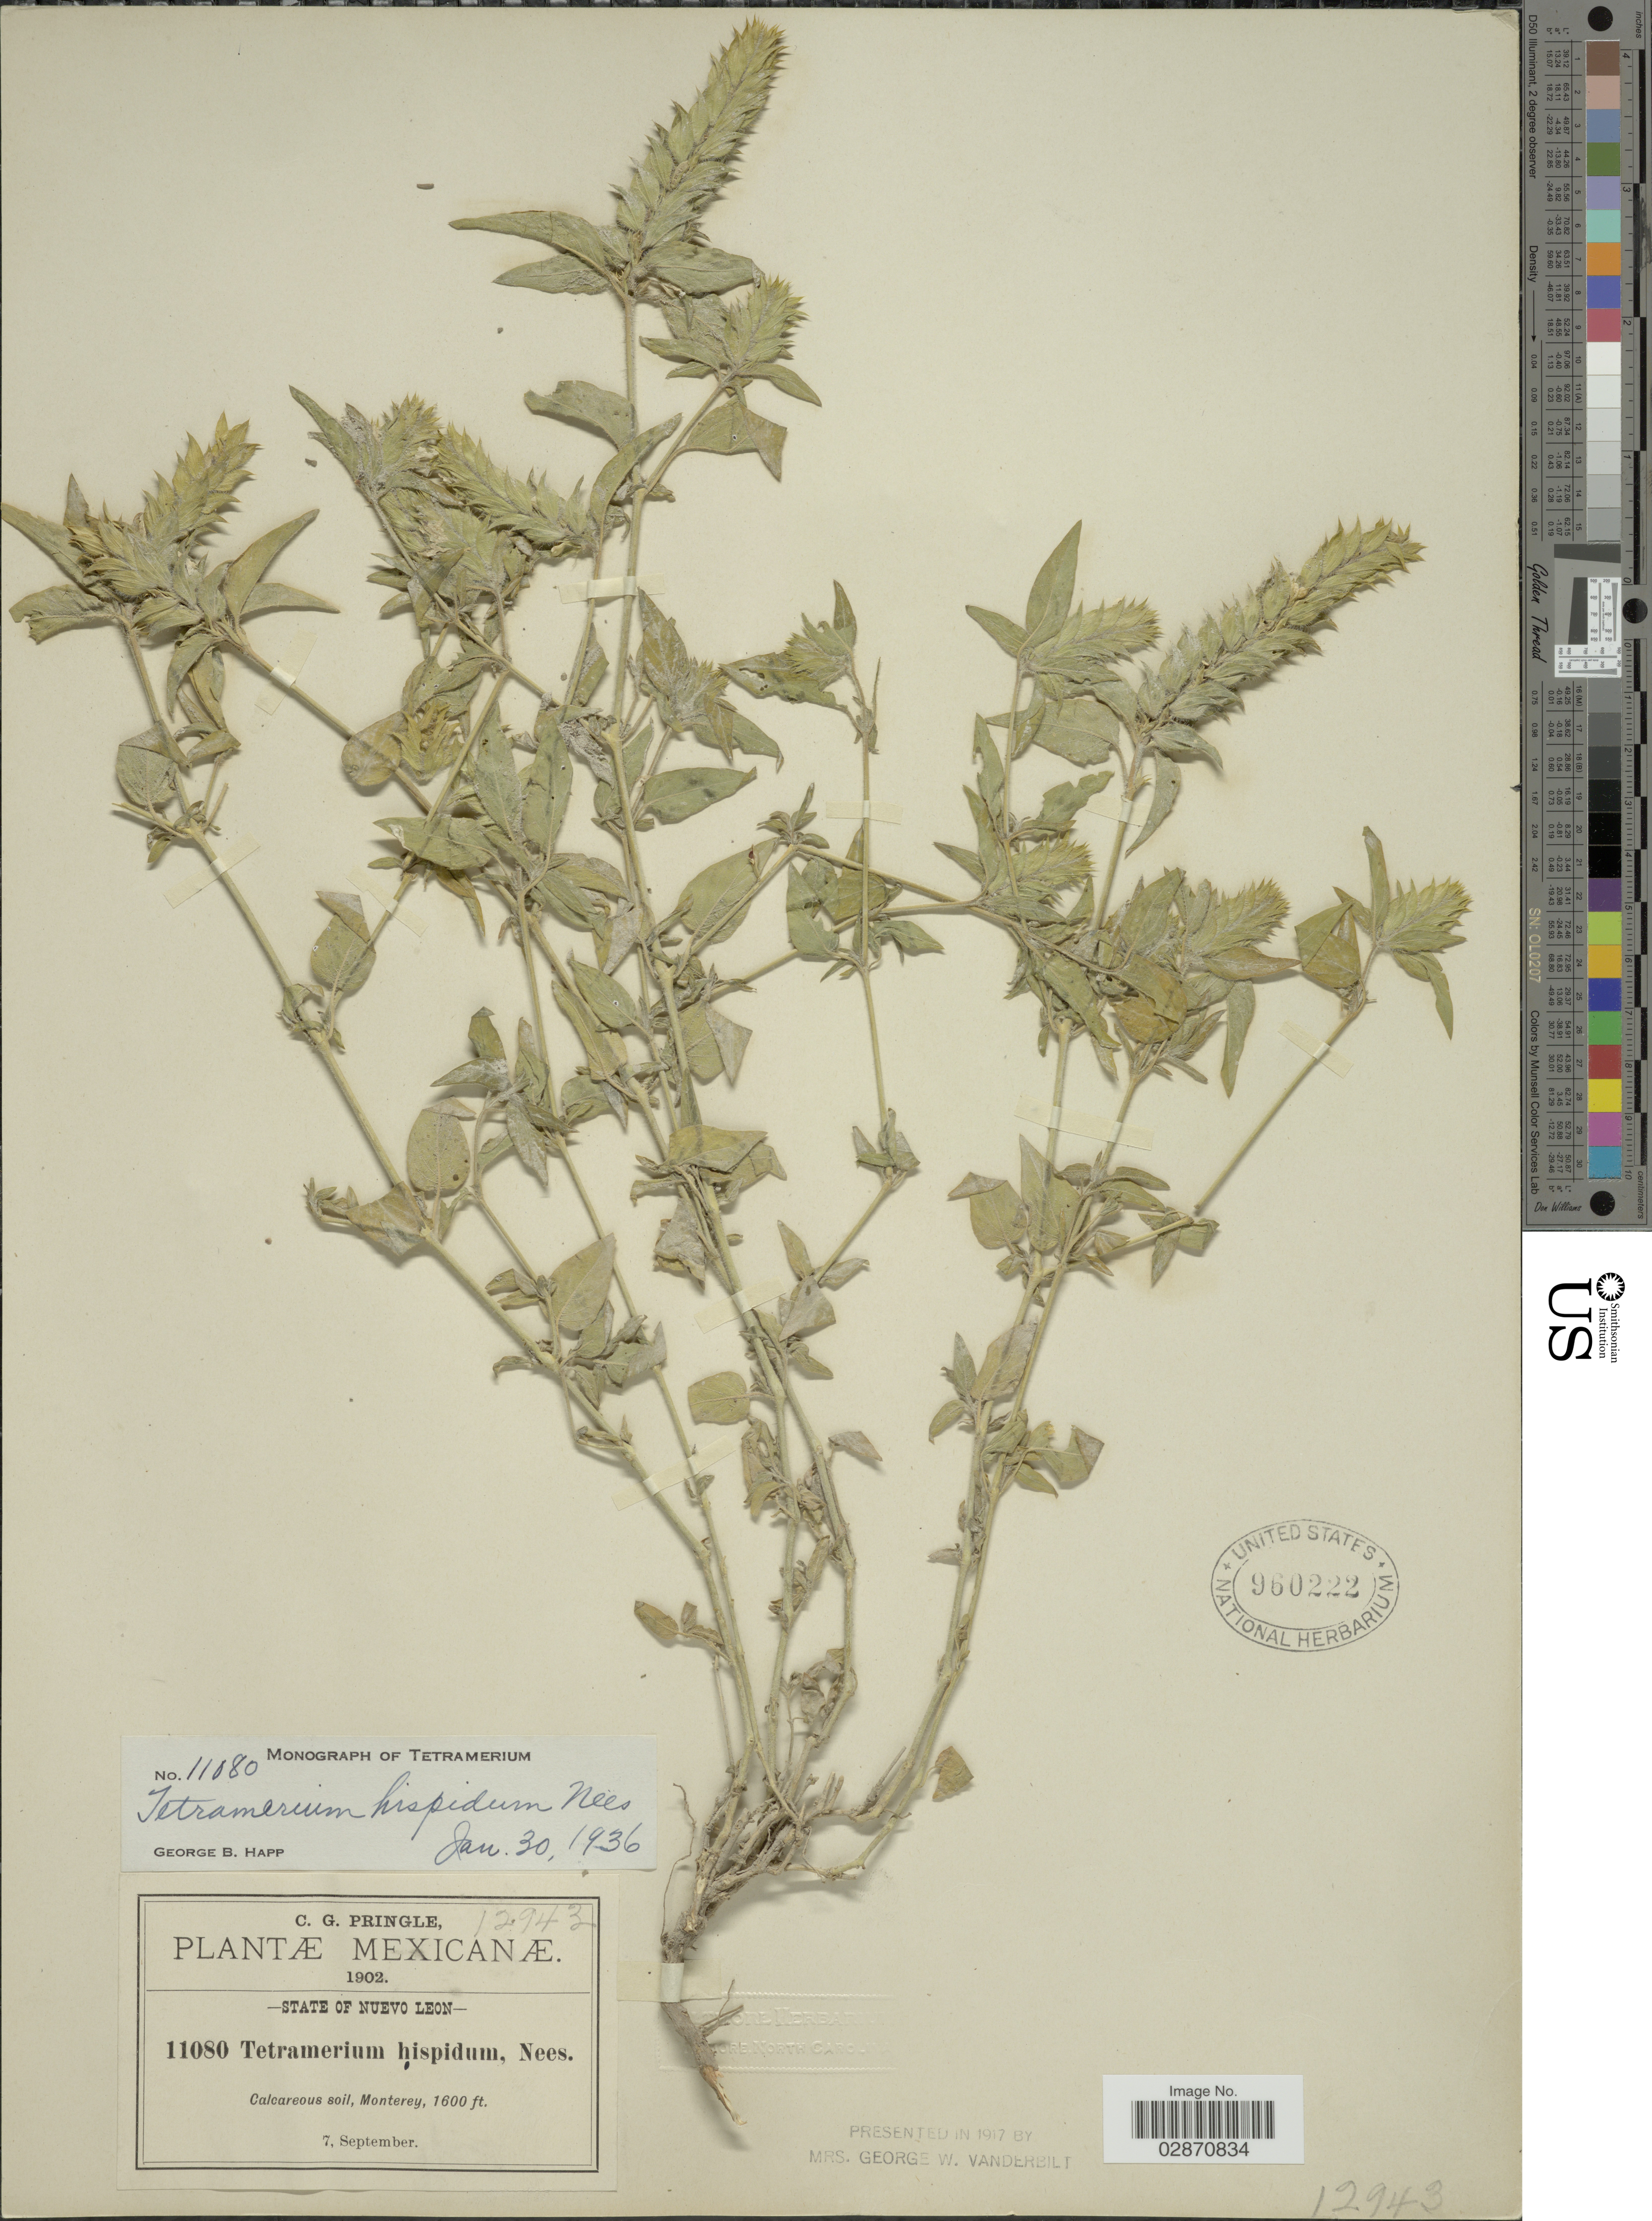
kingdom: Plantae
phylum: Tracheophyta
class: Magnoliopsida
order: Lamiales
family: Acanthaceae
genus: Tetramerium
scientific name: Tetramerium nervosum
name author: Nees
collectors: C. G. Pringle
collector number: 11080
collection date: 1902-09-07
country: Mexico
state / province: Nuevo León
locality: Monterey.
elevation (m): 488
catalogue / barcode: US 960222